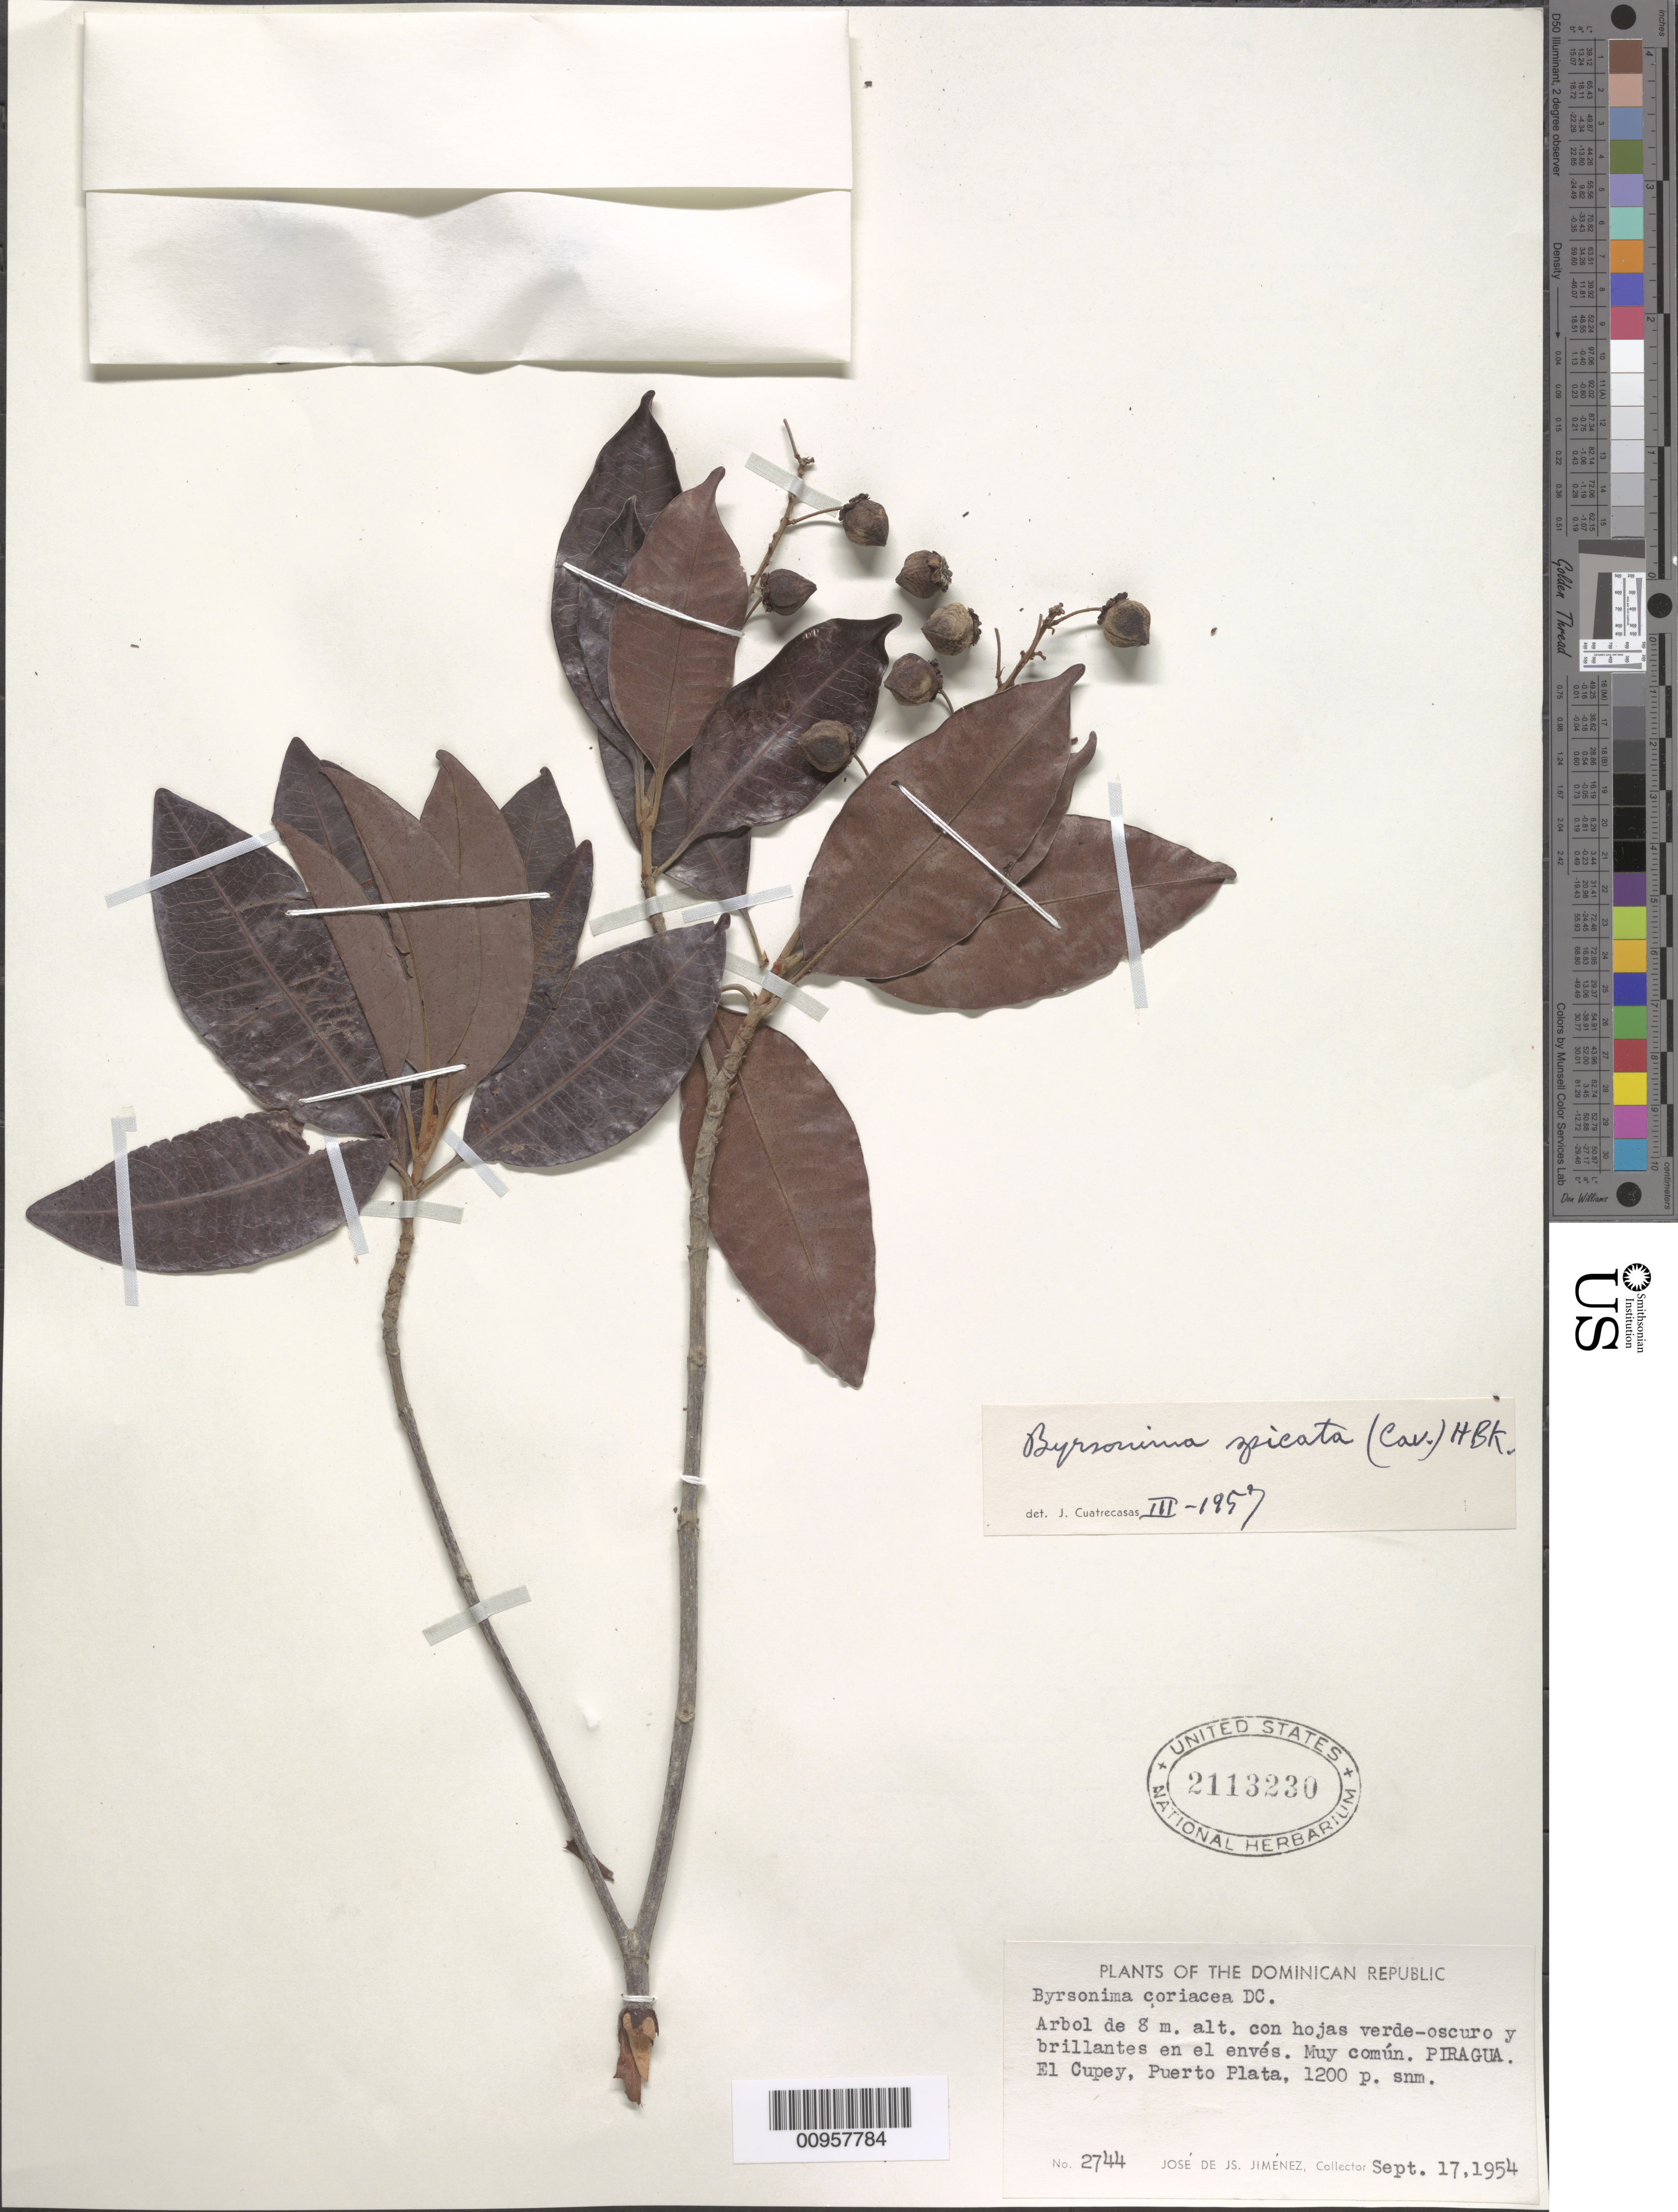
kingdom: Plantae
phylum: Tracheophyta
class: Magnoliopsida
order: Malpighiales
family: Malpighiaceae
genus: Byrsonima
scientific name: Byrsonima spicata (Cav.) DC.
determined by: Cuatrecasas, J.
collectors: J. J. Jiménez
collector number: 2744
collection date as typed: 17 Sep 1954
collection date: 1954-09-17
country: Dominican Republic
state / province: Puerto Plata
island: Hispaniola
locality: El Cupey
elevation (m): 1200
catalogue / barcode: US 2113230